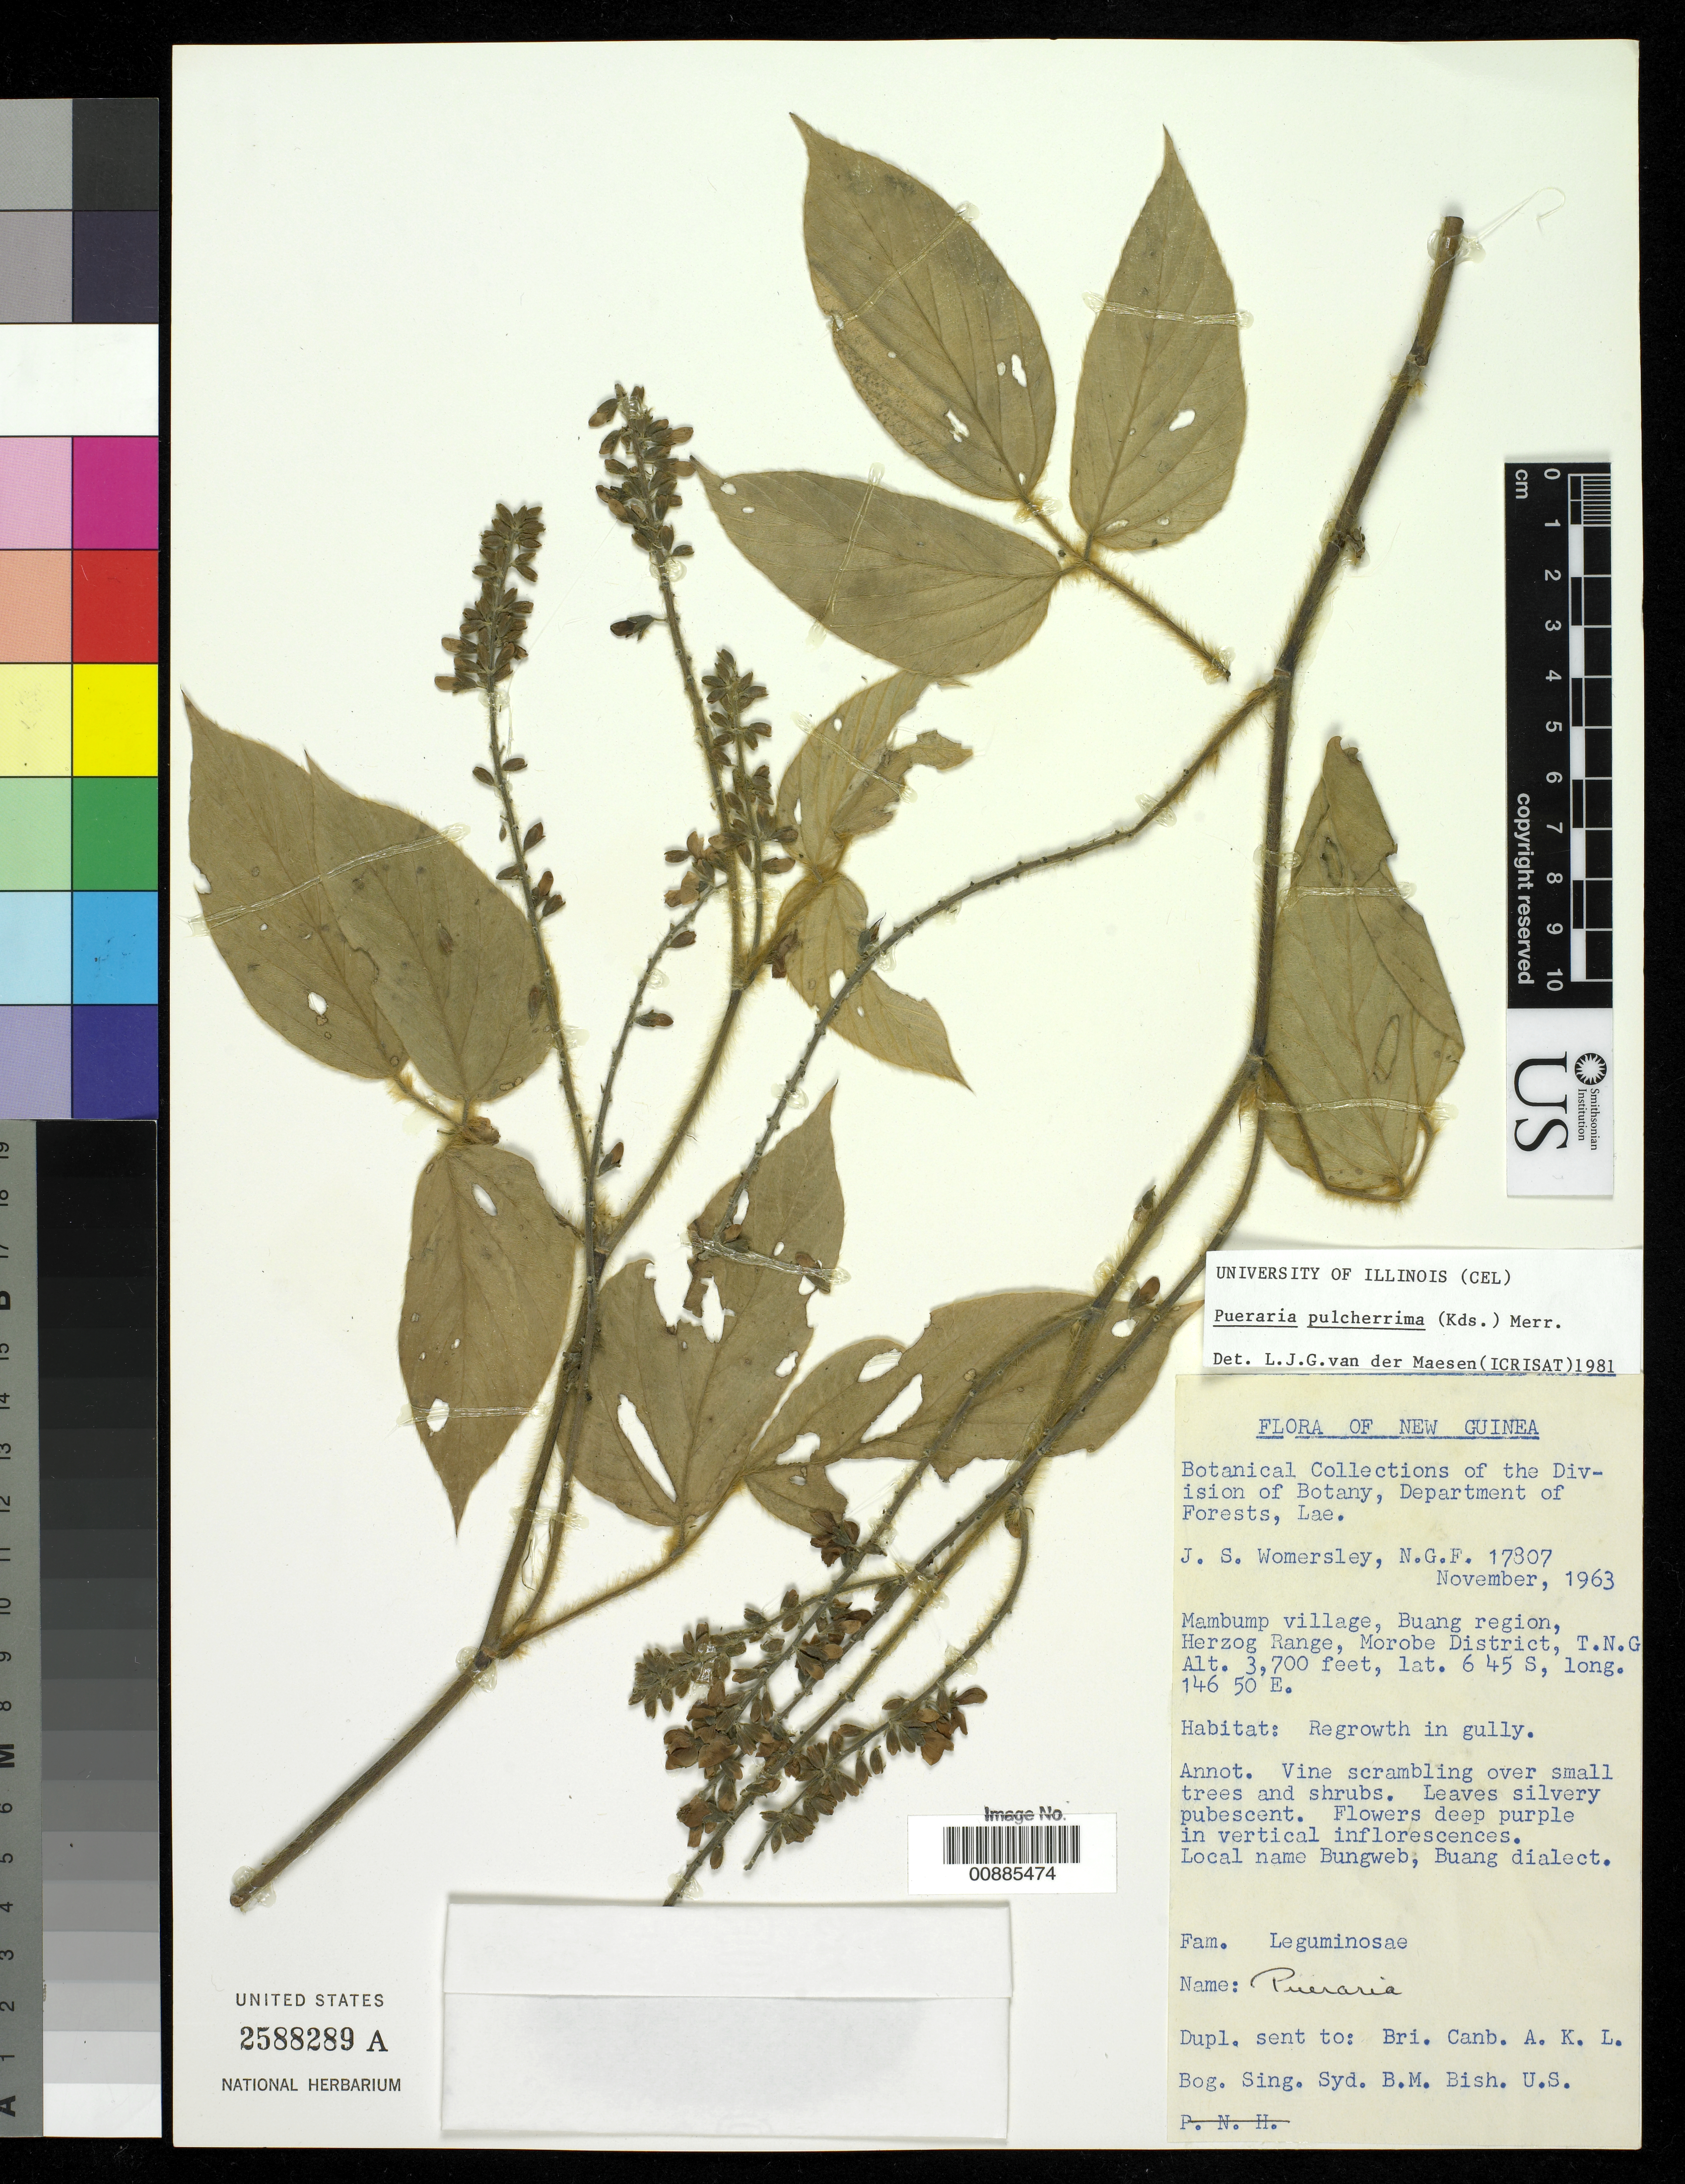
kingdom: Plantae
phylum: Tracheophyta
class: Magnoliopsida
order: Fabales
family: Fabaceae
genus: Pueraria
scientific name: Pueraria pulcherrima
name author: (Koord.) Koord.-Schum.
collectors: J. S. Womersley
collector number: NGF 17807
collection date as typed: Nov 1963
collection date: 1963-11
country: Papua New Guinea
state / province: Morobe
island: New Guinea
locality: Herzog Range, Buang region, Mambump village, Morobe District T.N.G.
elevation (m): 1128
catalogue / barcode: US 2588289A